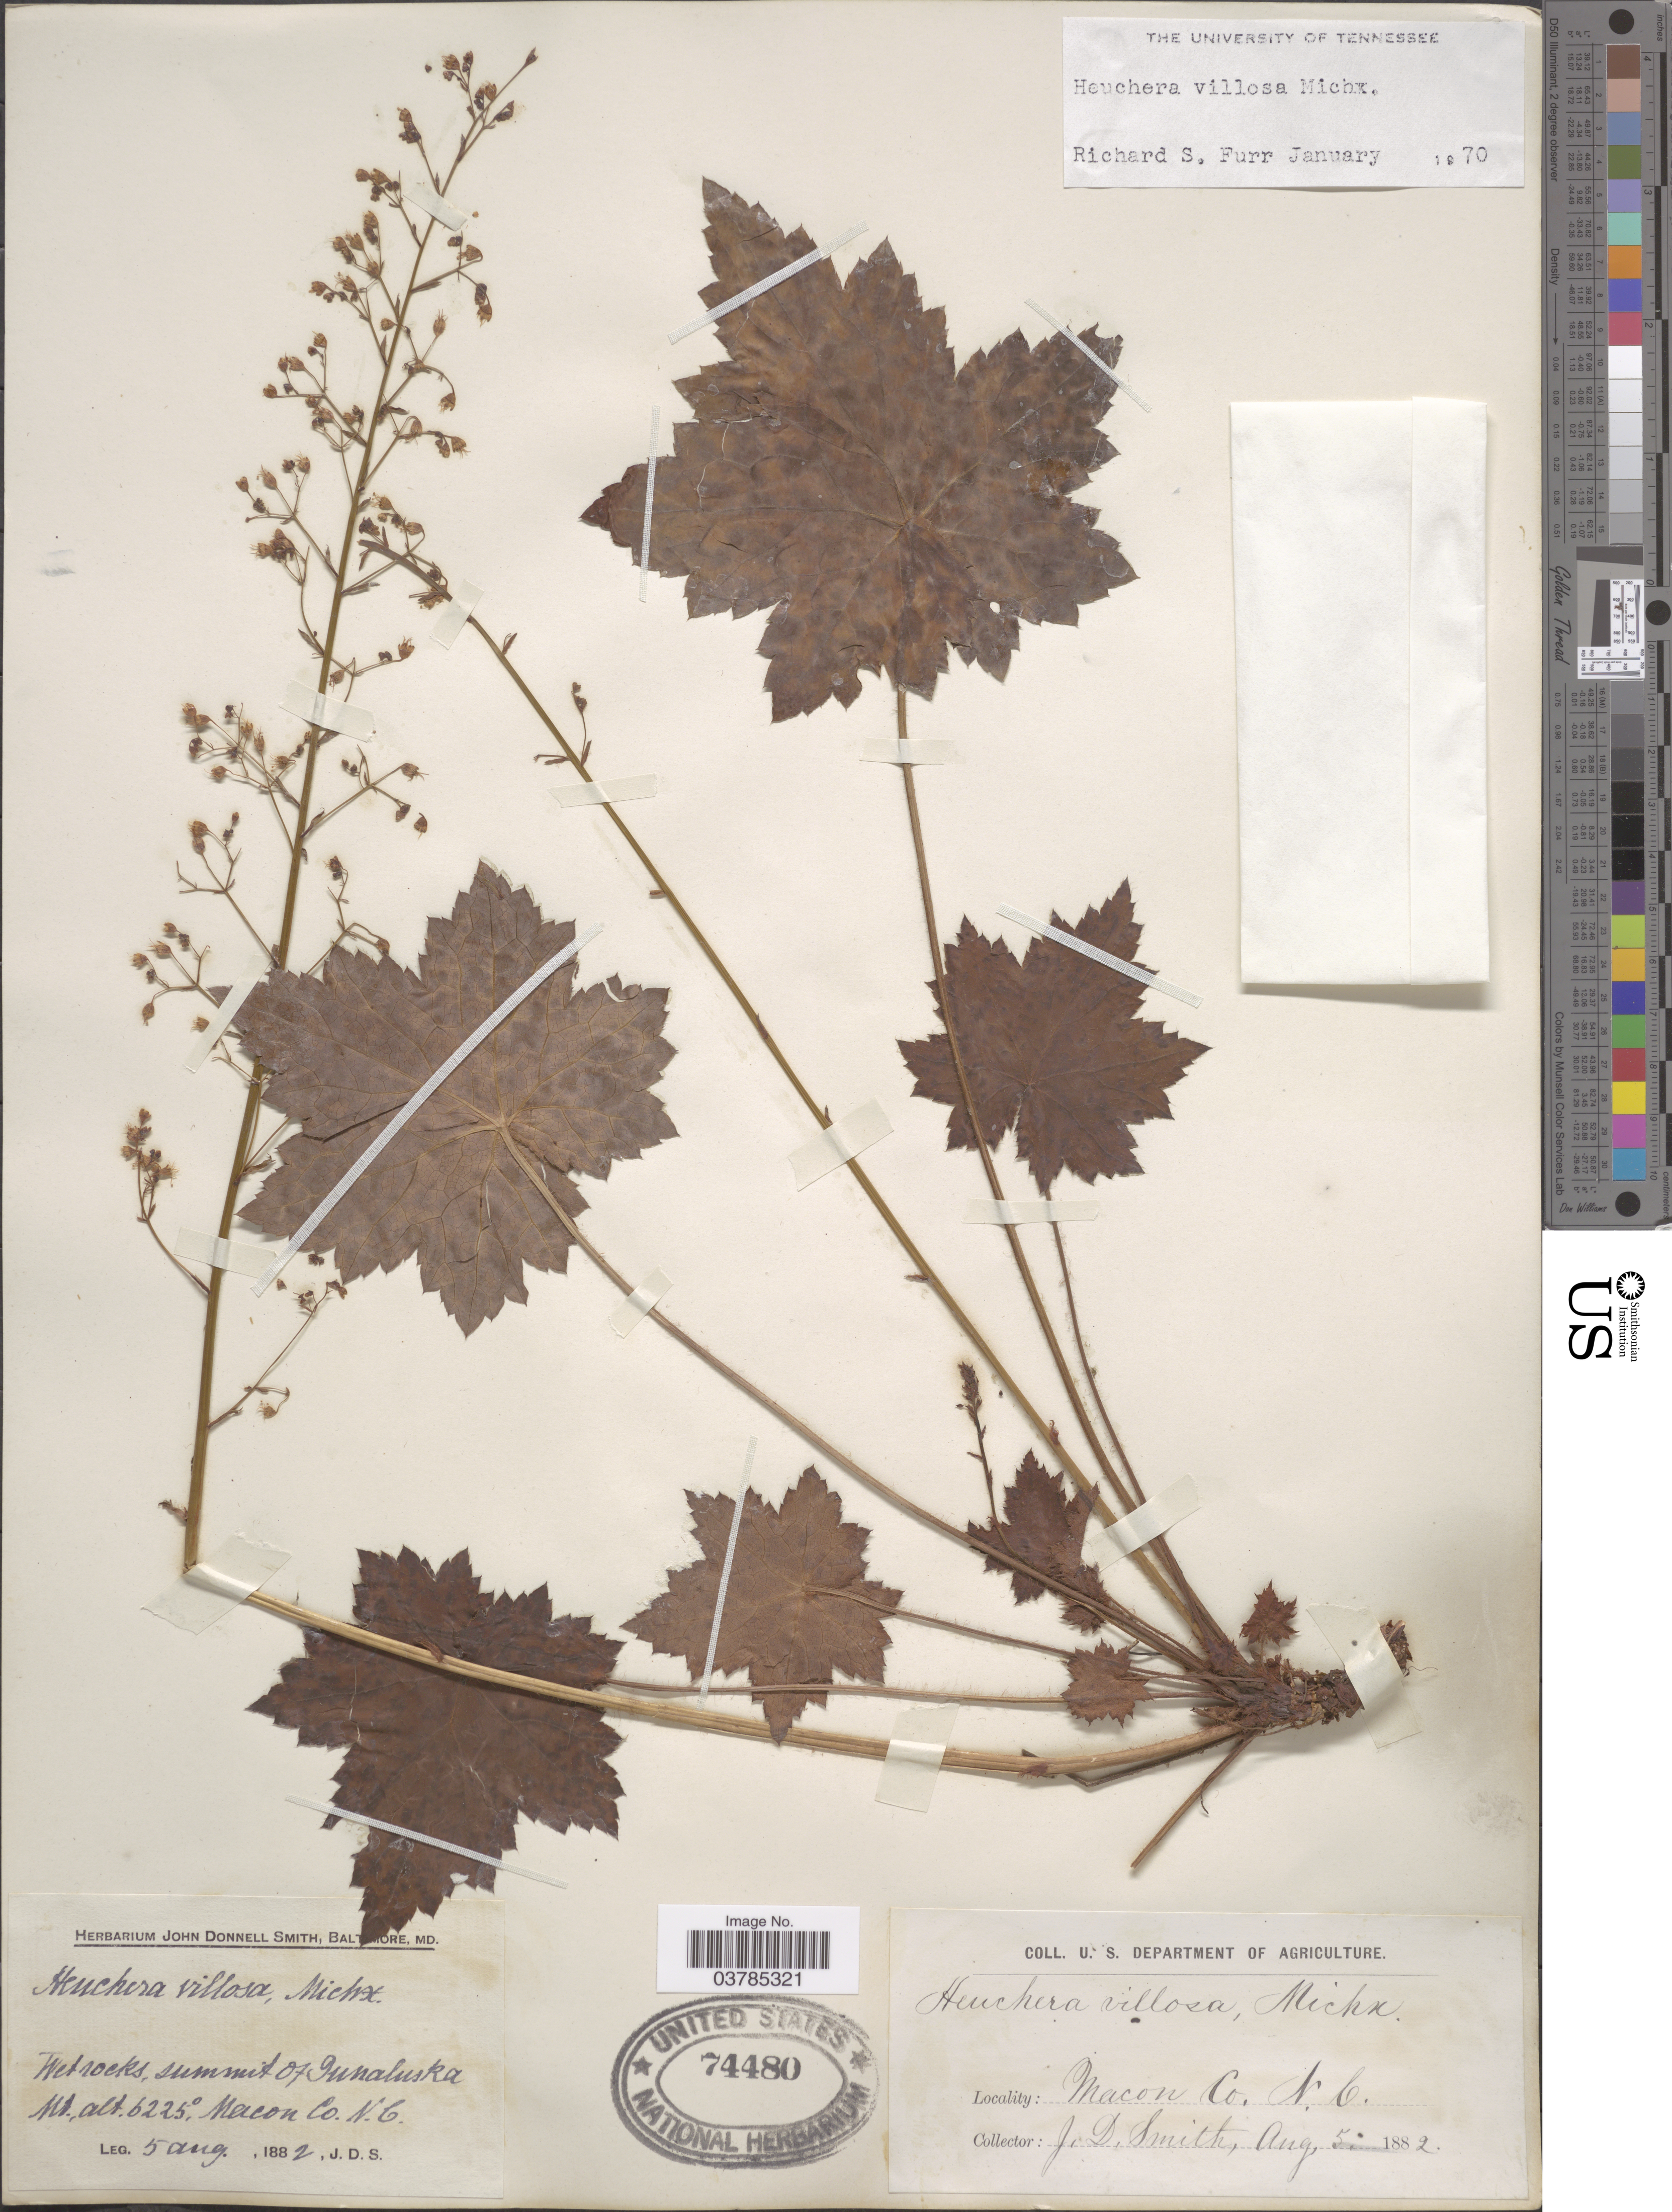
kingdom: Plantae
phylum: Tracheophyta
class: Magnoliopsida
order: Saxifragales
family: Saxifragaceae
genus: Heuchera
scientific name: Heuchera villosa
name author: Michx.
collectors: J. Donnell Smith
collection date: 1882-08-05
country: United States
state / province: North Carolina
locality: Summit of Junaluska. Macon Co.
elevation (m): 1897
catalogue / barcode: US 74480